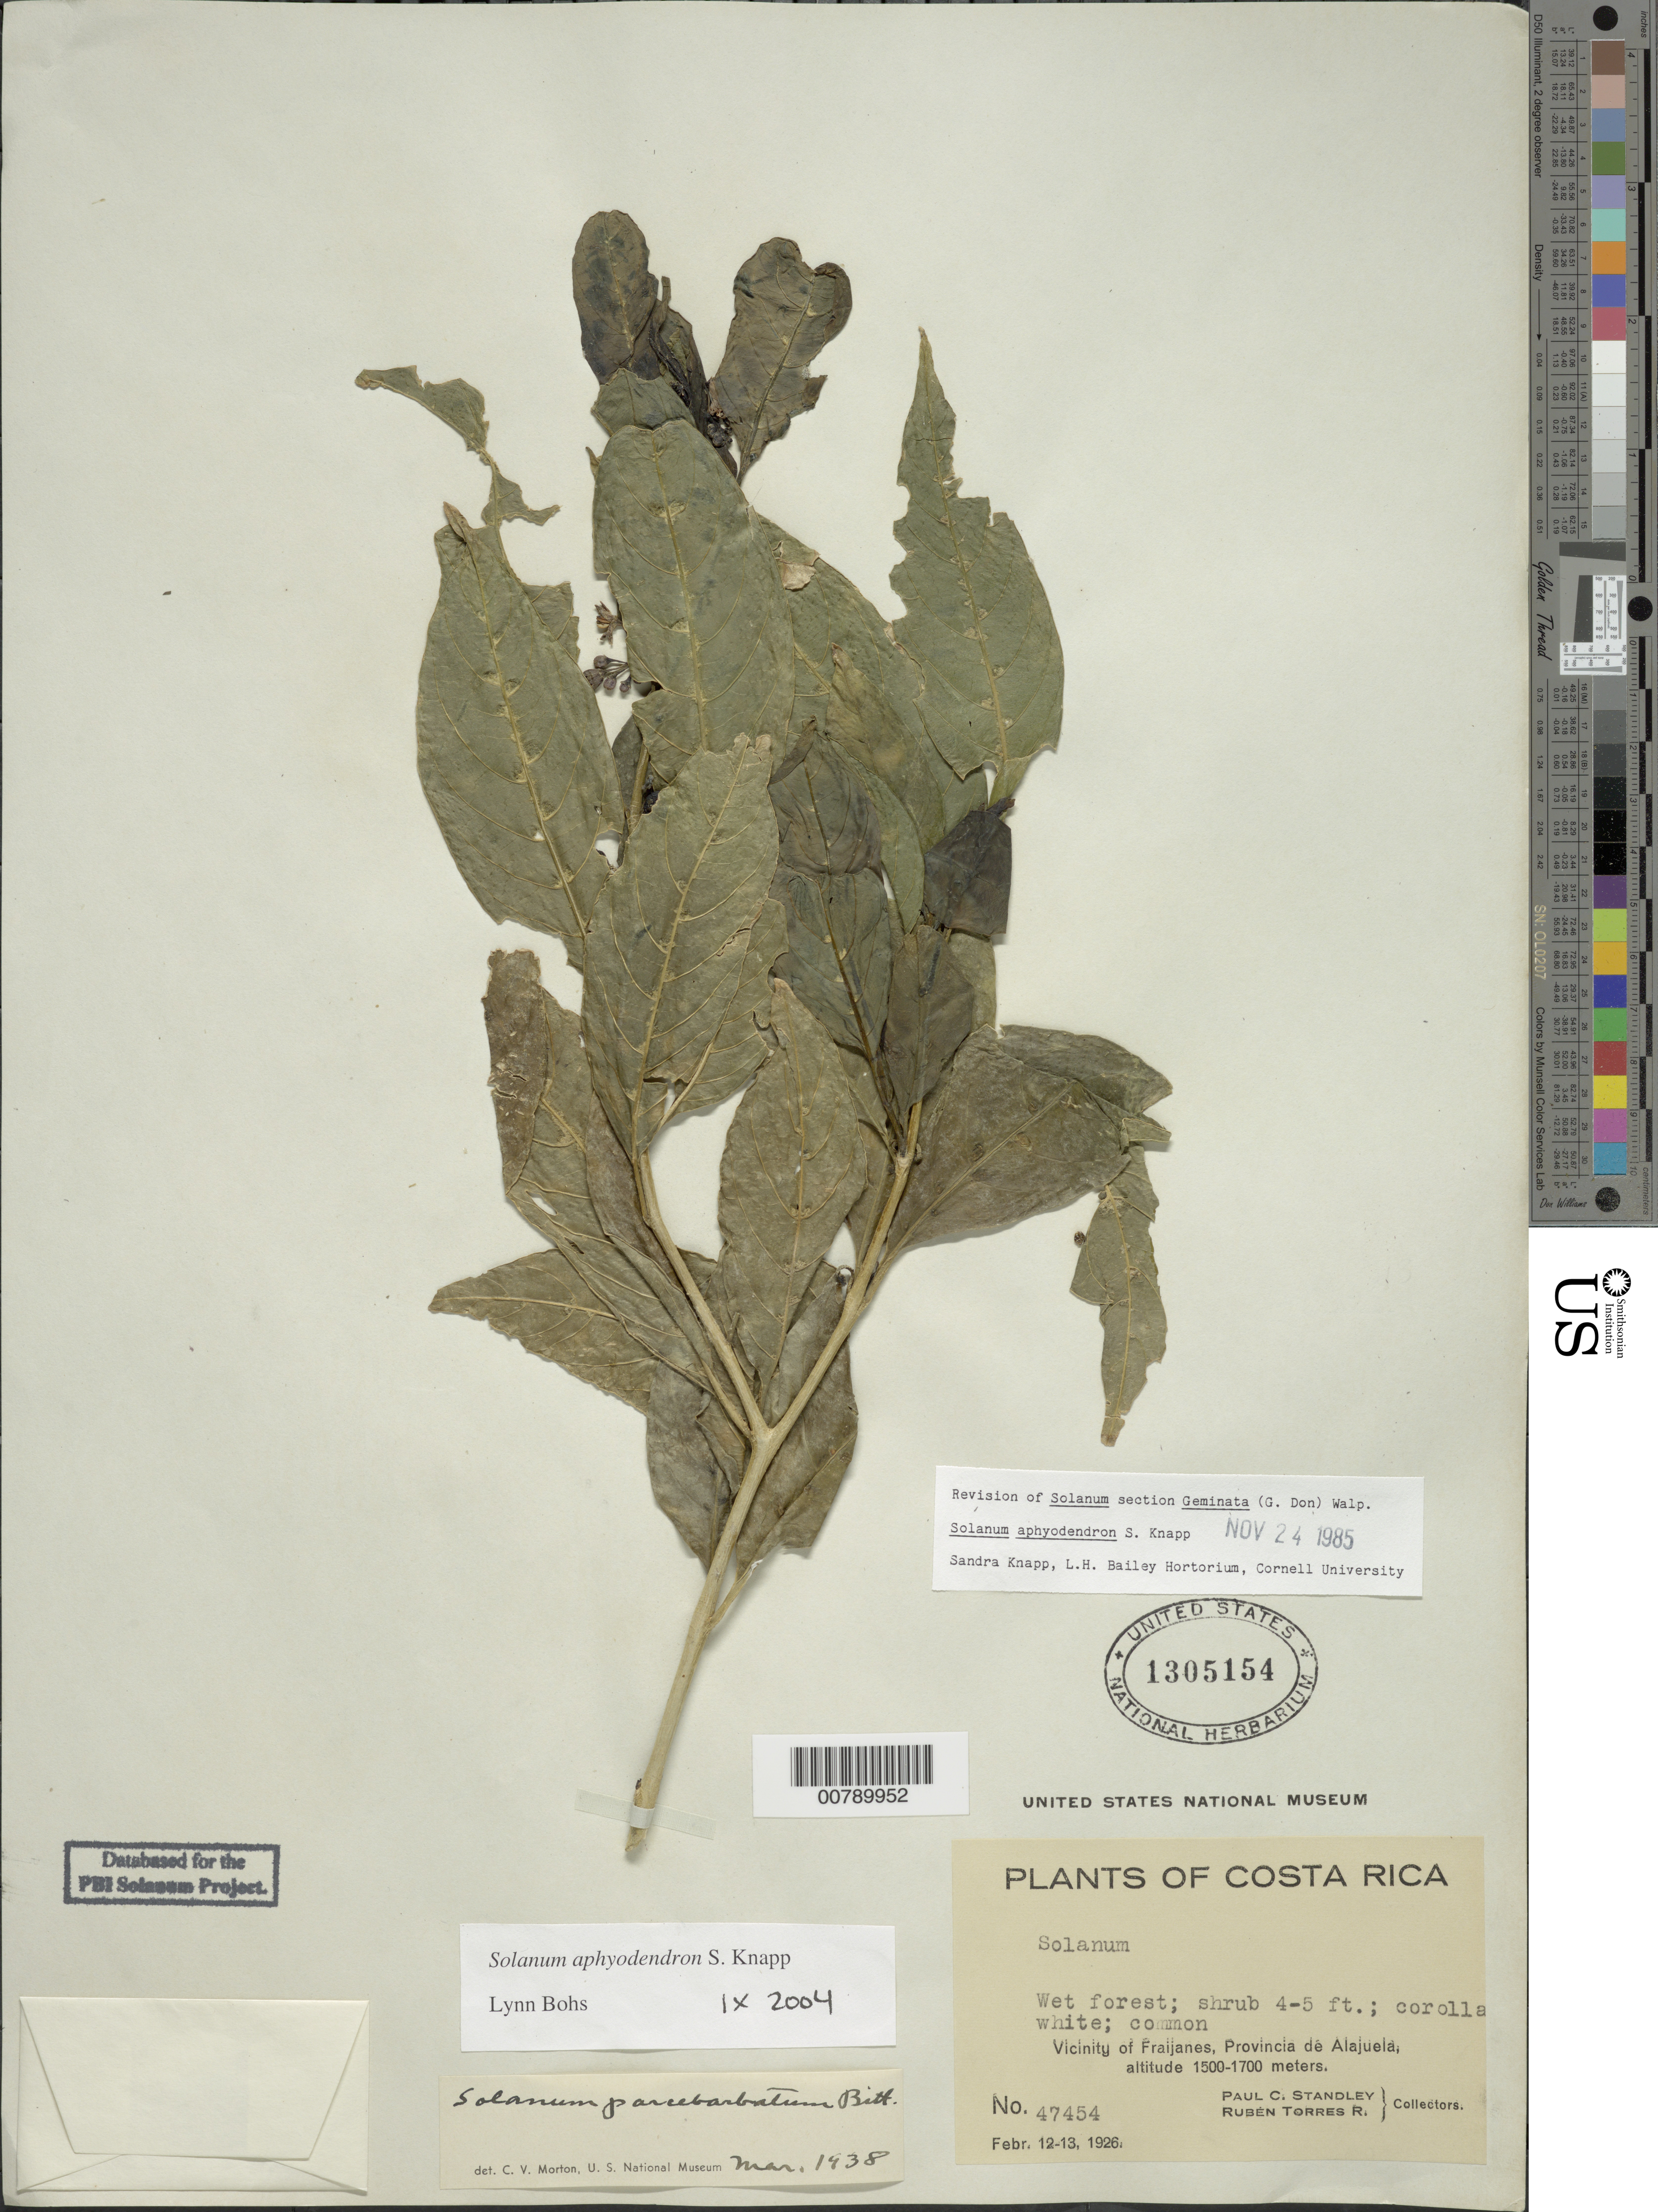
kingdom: Plantae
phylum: Tracheophyta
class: Magnoliopsida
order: Solanales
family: Solanaceae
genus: Solanum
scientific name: Solanum aphyodendron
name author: S. Knapp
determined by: Bohs, L. A.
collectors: P. C. Standley & R. Torres R.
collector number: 47454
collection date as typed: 12 Feb 1926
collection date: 1926-02-12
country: Costa Rica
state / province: Alajuela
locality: Vicinity of Fraijanes.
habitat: Wet forest.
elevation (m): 1500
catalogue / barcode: US 1305154